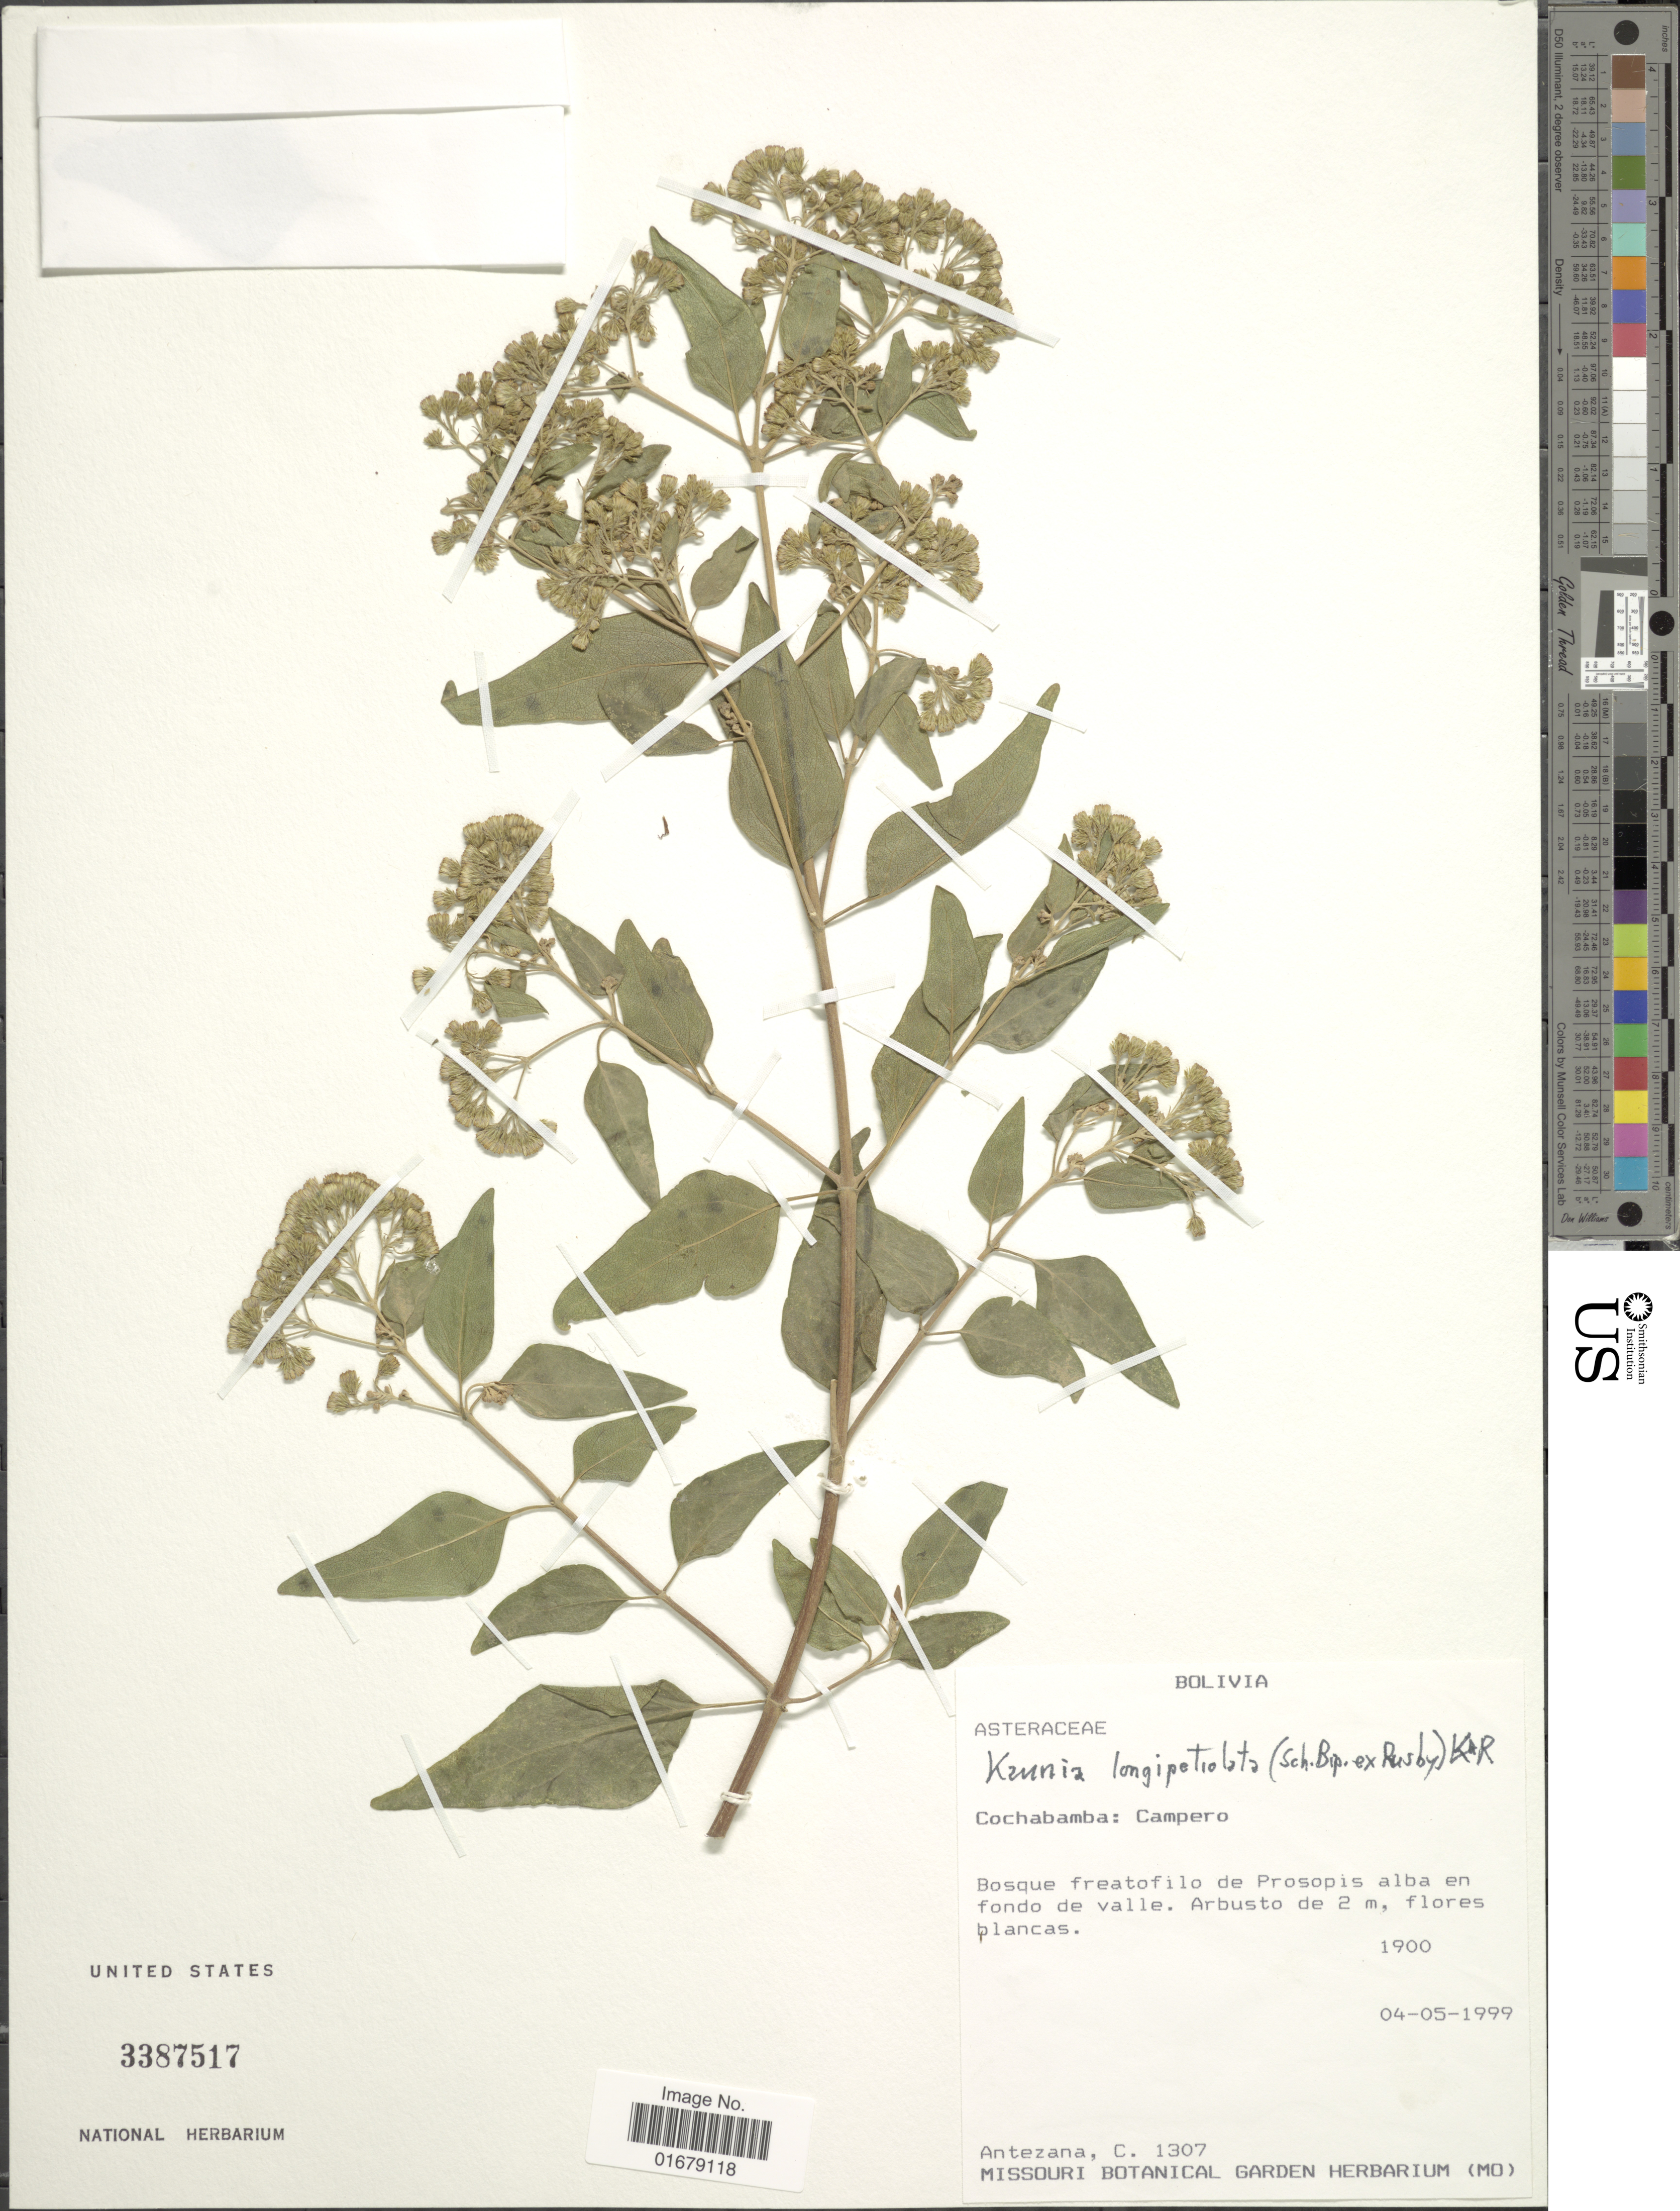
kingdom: Plantae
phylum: Tracheophyta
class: Magnoliopsida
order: Asterales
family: Asteraceae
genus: Kaunia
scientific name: Kaunia camataguiensis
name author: (Hieron.) R.M. King & H. Rob.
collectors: C. Antezana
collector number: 1307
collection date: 1999-05-04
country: Bolivia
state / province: Cochabamba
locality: Cochabamba: Campero. Bosque freatoilo de Prosopis alba en fondo de valle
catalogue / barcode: US 3387517